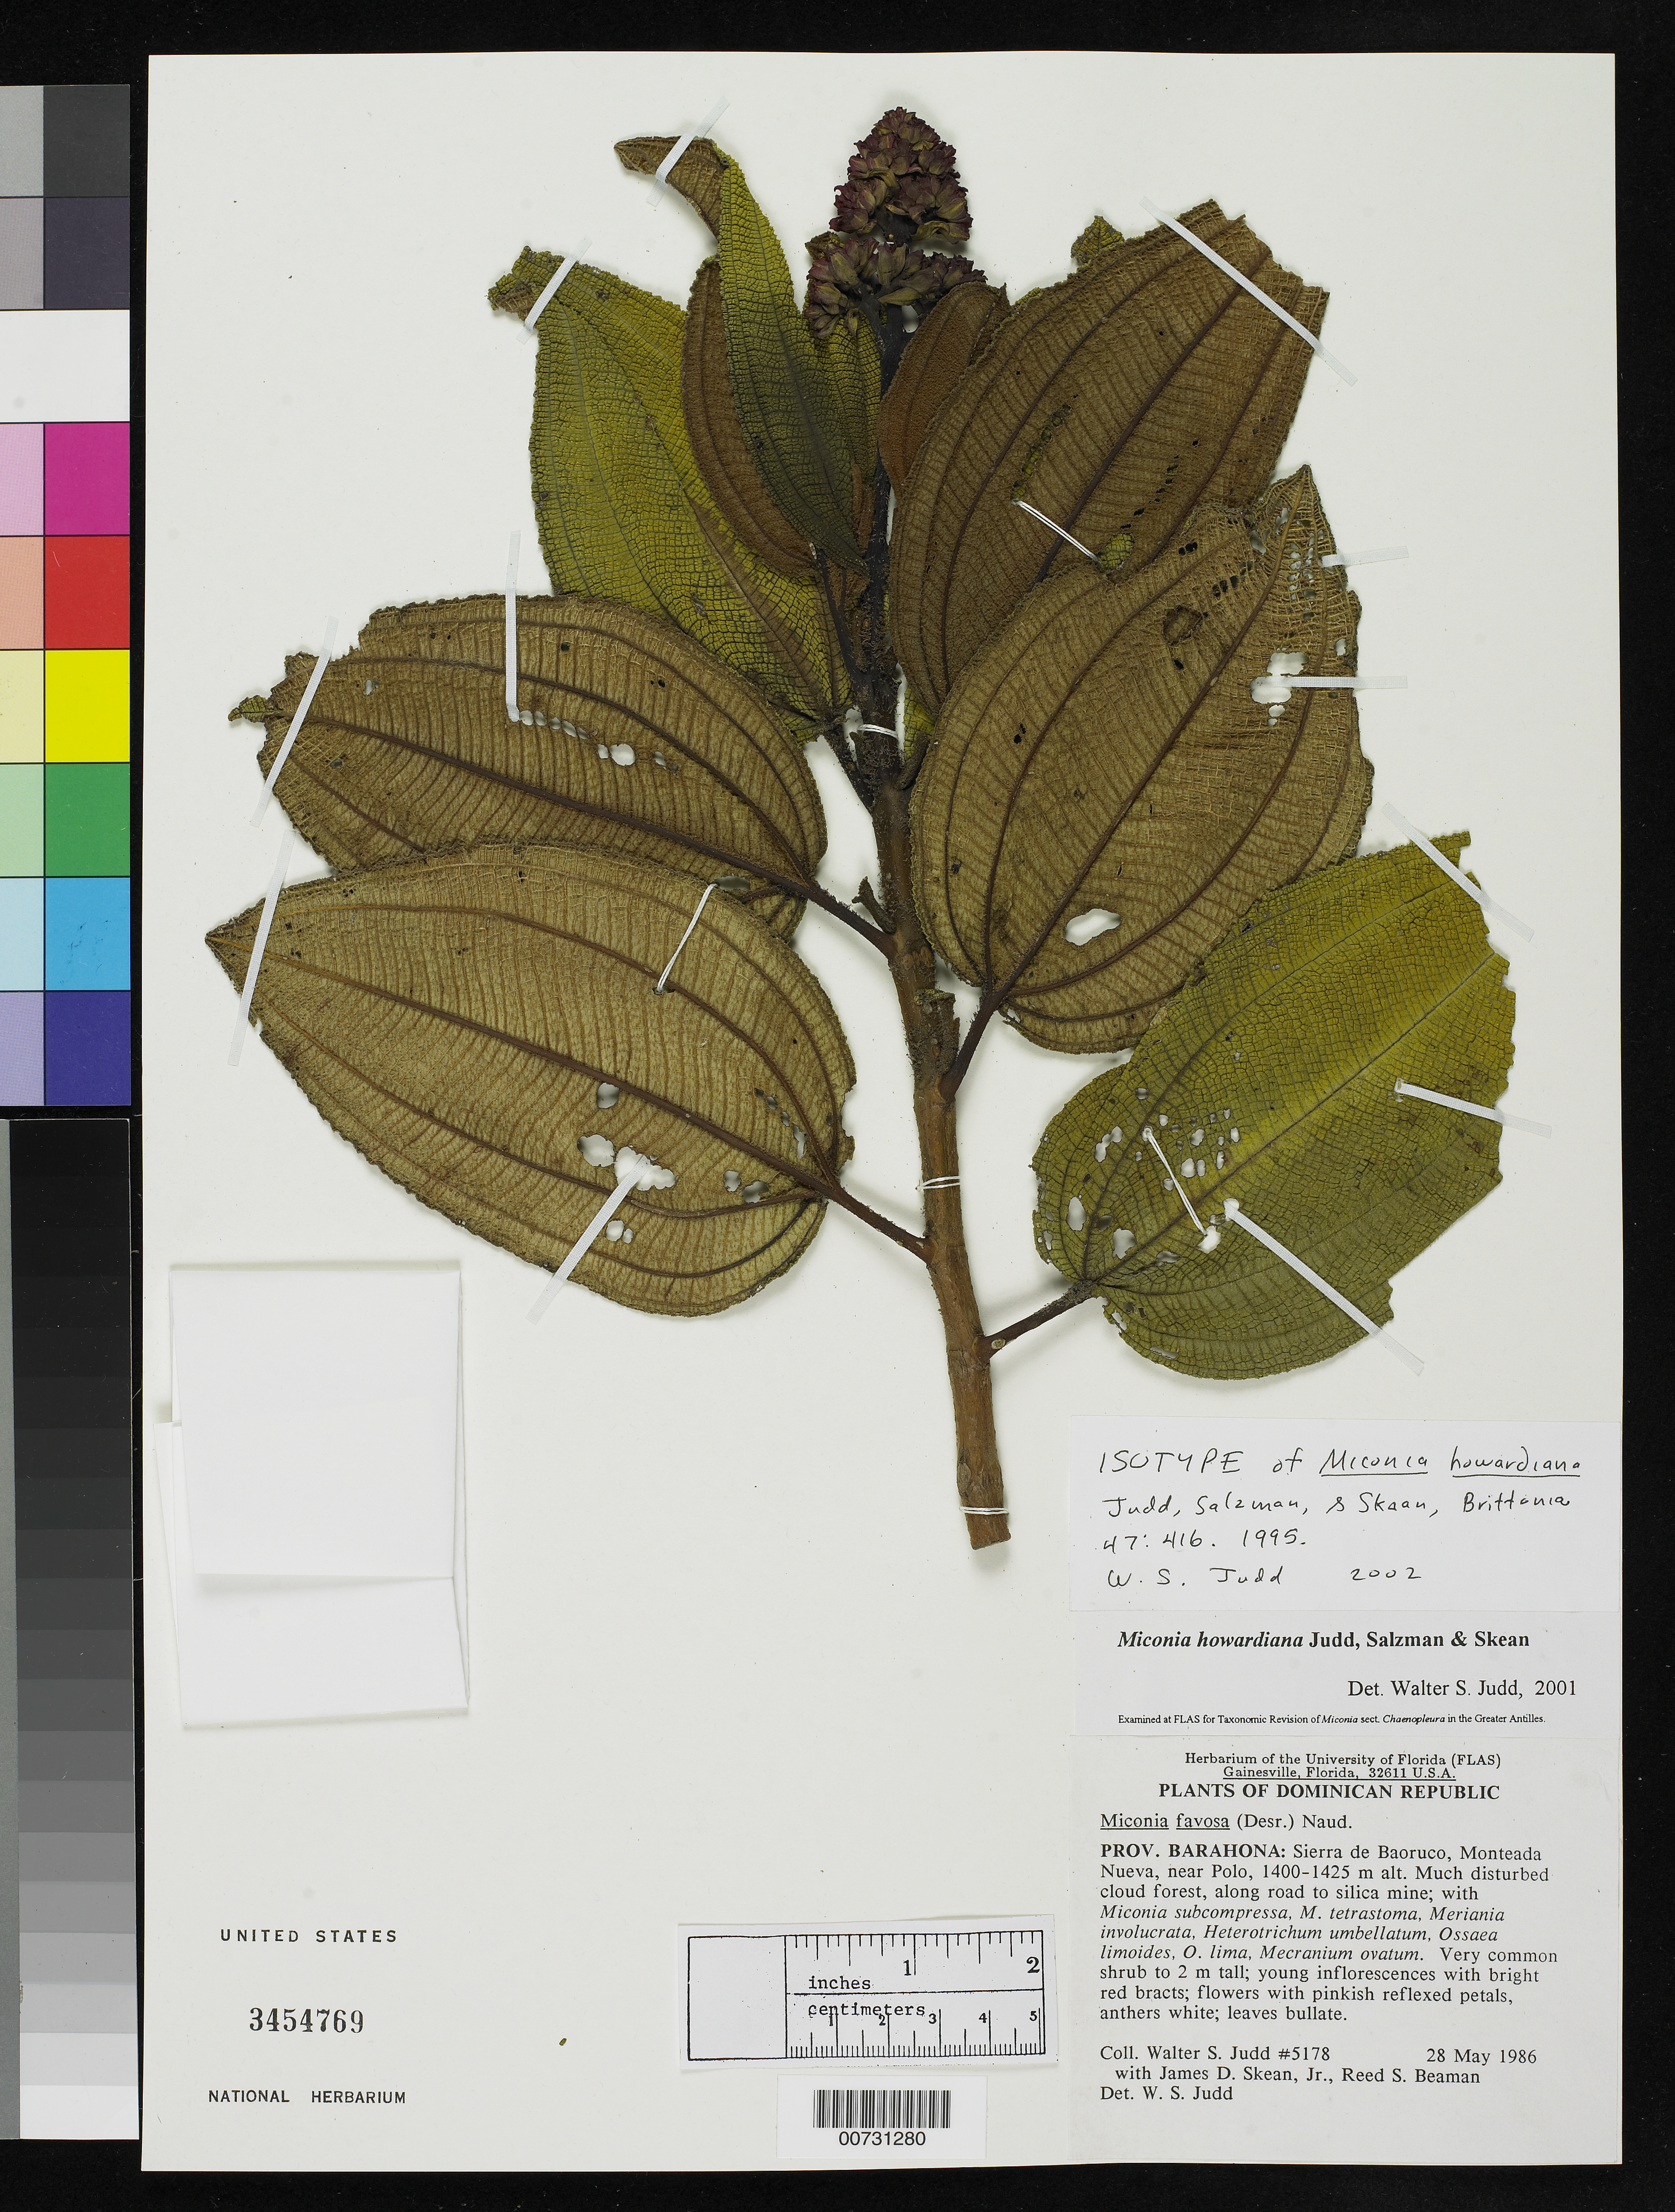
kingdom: Plantae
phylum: Tracheophyta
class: Magnoliopsida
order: Myrtales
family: Melastomataceae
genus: Miconia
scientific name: Miconia howardiana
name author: Judd & et al.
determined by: Judd, Walter S.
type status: Isotype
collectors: W. S. Judd, J. D. Skean & R. S. Beaman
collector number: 5178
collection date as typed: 28 May 1986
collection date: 1986-05-28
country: Dominican Republic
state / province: Barahona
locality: Sierra de Baoruco, Monteada Nueva, near Polo.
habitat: Much disturbed cloud forest.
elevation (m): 1400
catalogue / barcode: US 3454769